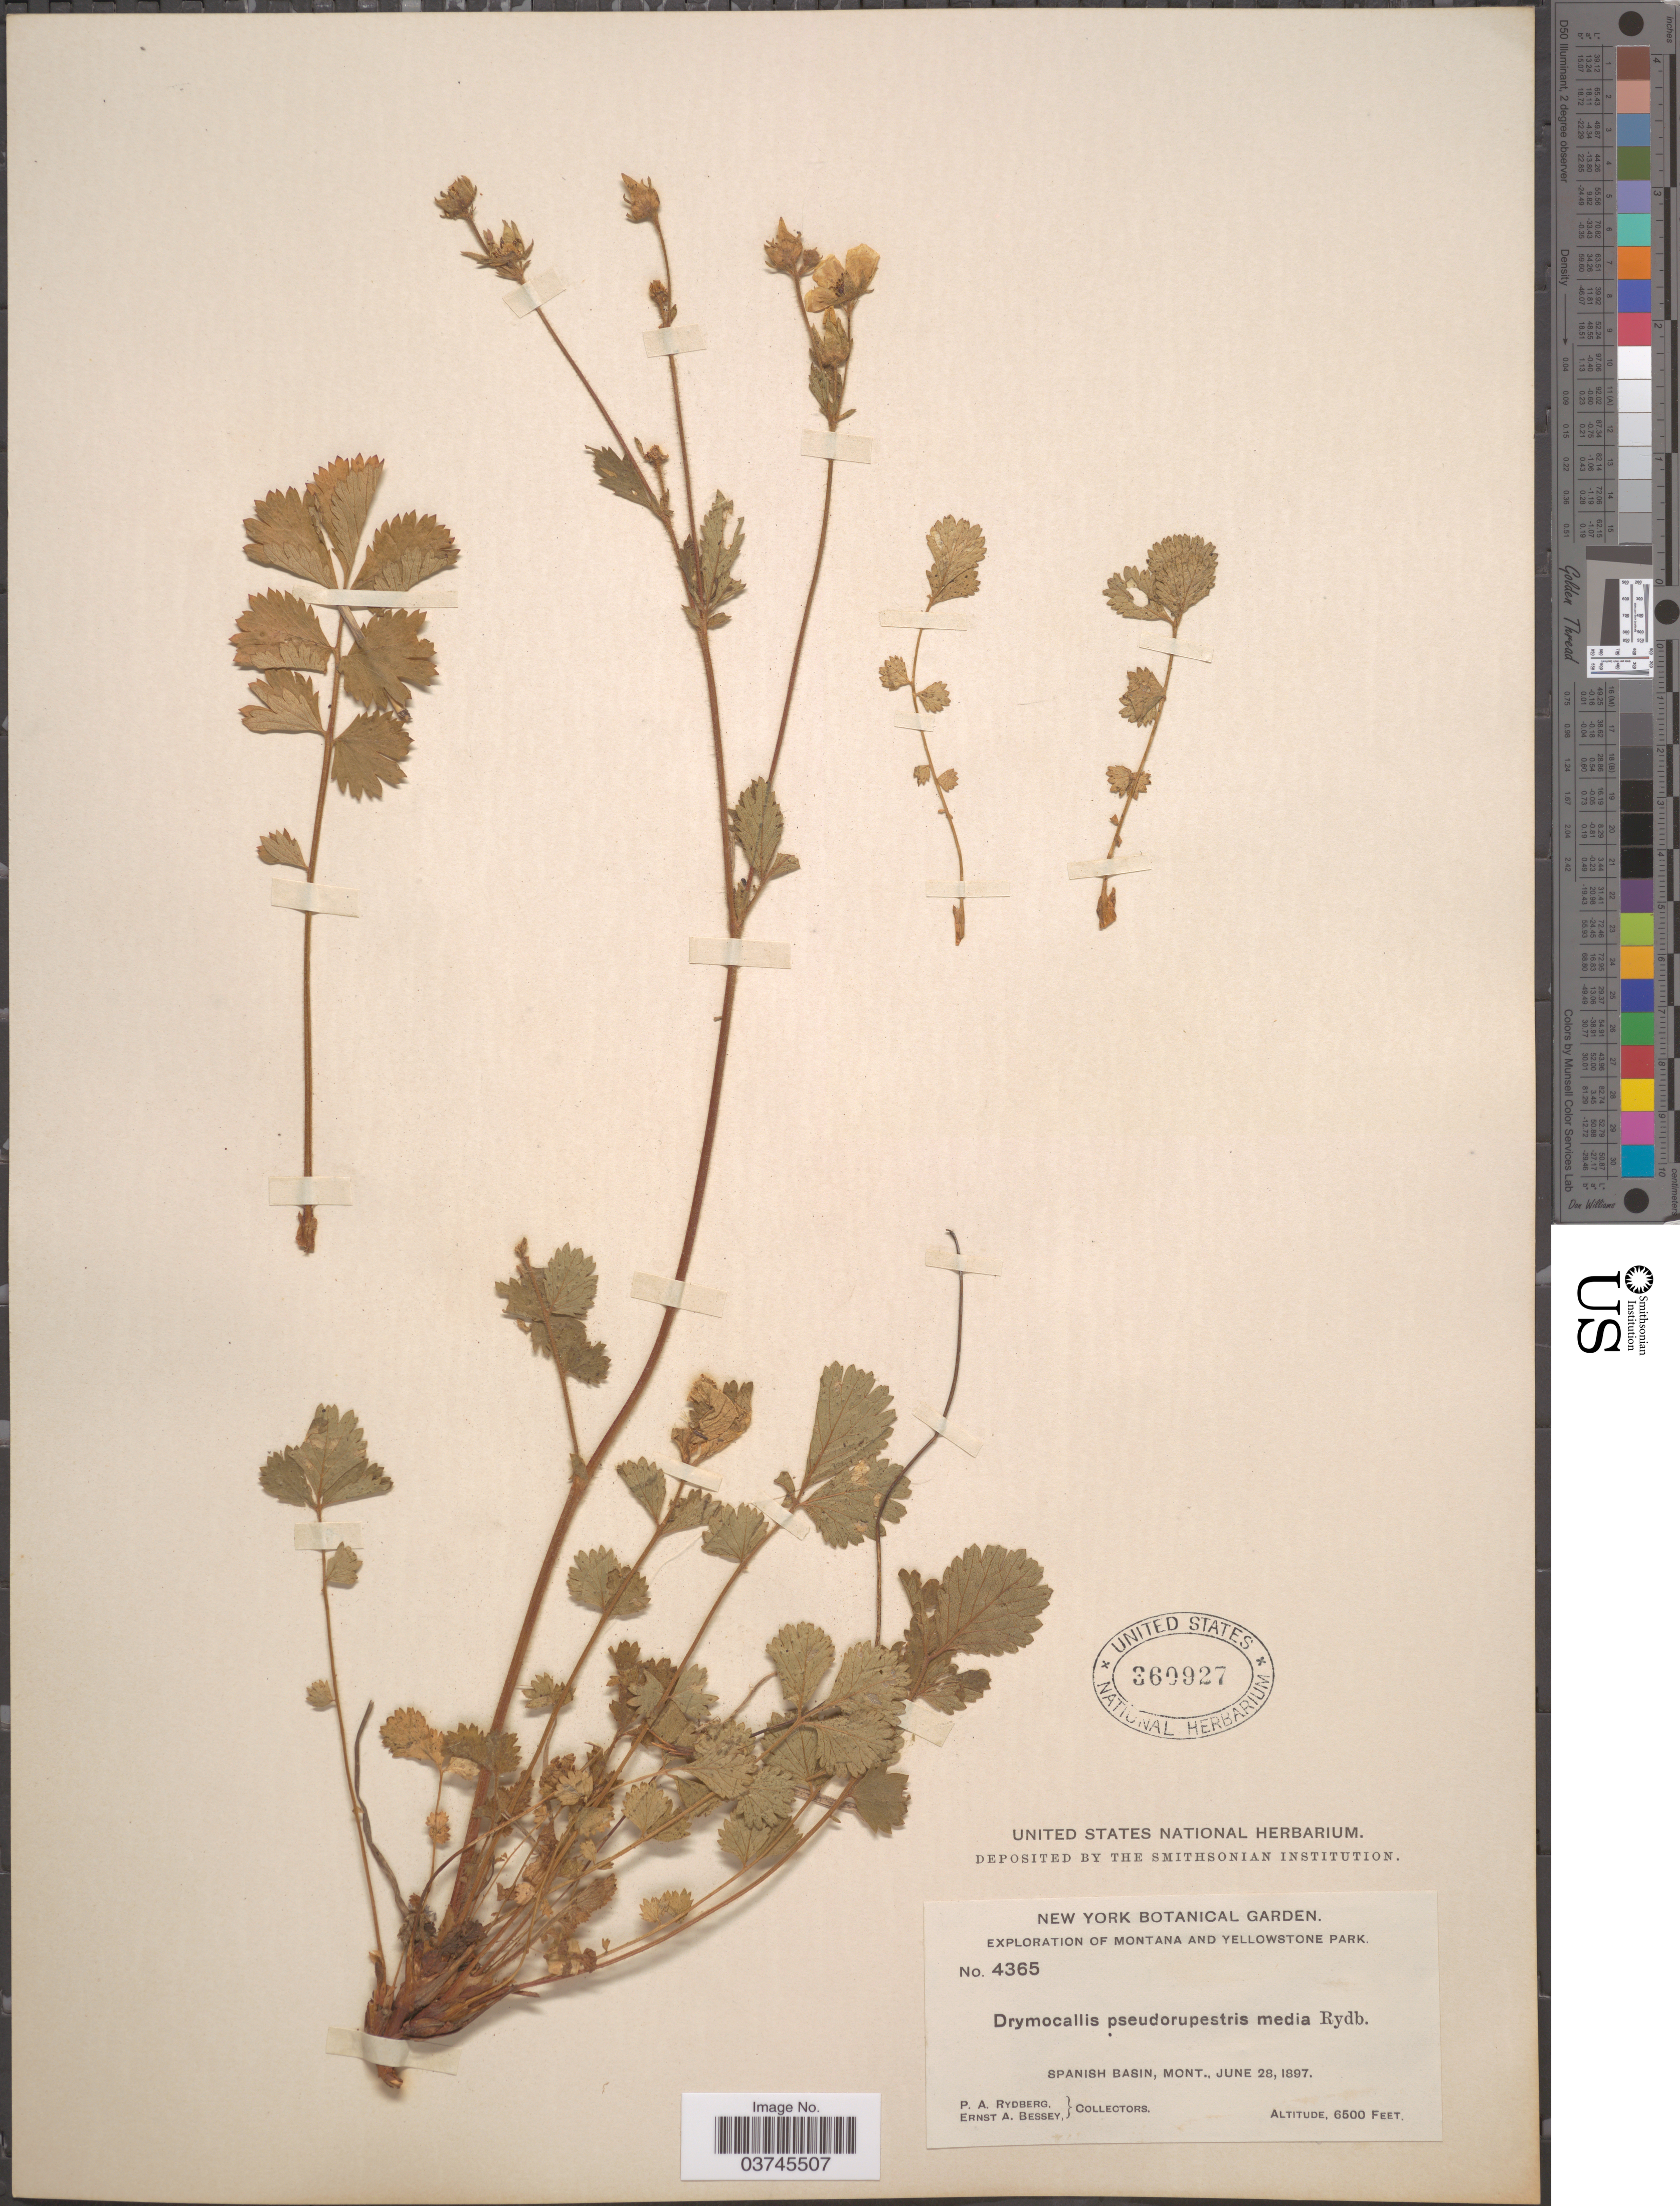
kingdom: Plantae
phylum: Tracheophyta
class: Magnoliopsida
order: Rosales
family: Rosaceae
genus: Drymocallis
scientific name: Drymocallis pseudorupestris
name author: (Rydb.) Rydb.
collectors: P. A. Rydberg & E. A. Bessey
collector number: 4365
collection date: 1897-06-28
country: United States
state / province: Montana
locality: Yellowstone Park. Spanish Basin.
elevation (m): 1981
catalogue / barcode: US 360927